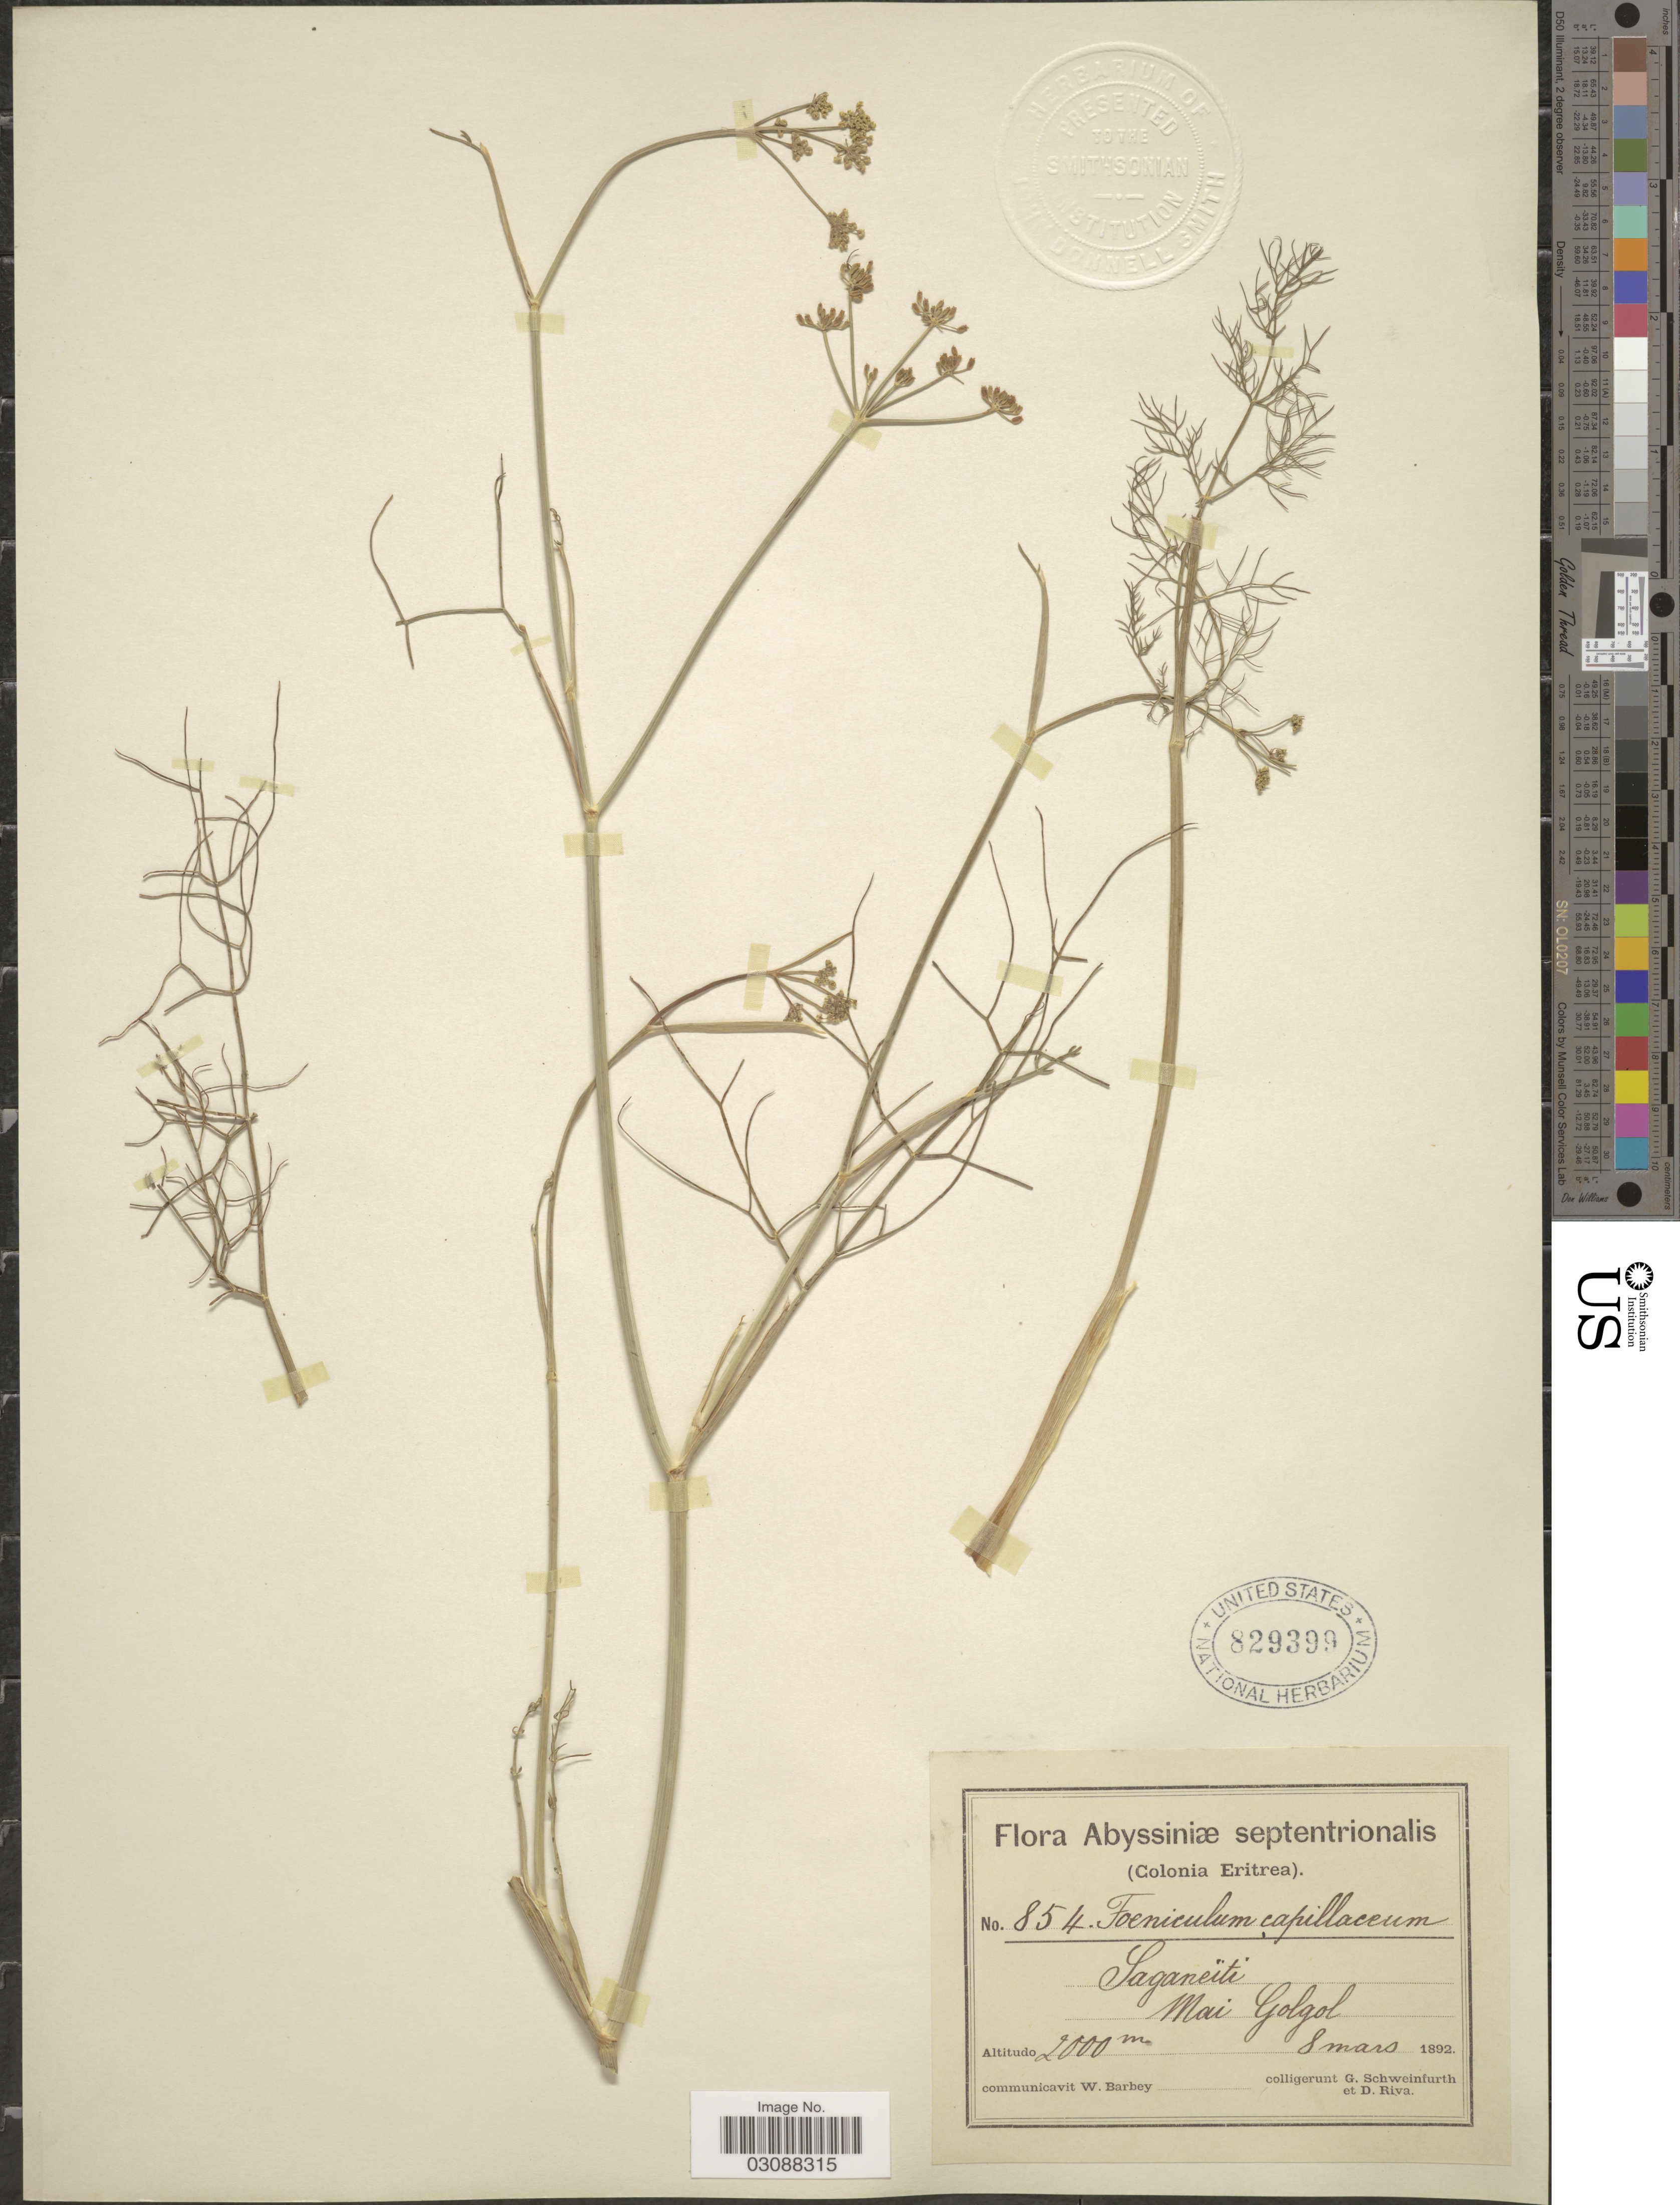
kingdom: Plantae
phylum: Tracheophyta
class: Magnoliopsida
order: Apiales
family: Apiaceae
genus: Foeniculum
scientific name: Foeniculum capillaceum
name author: Gilib.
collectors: G. A. Schweinfurth (herbarium) & D. Riva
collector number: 854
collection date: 1892-03-08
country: Eritrea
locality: Abyssiniæ septentrionalis. (Colonia Eritrea). Saganeïti. Mai Golgol.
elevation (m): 2000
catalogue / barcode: US 829399